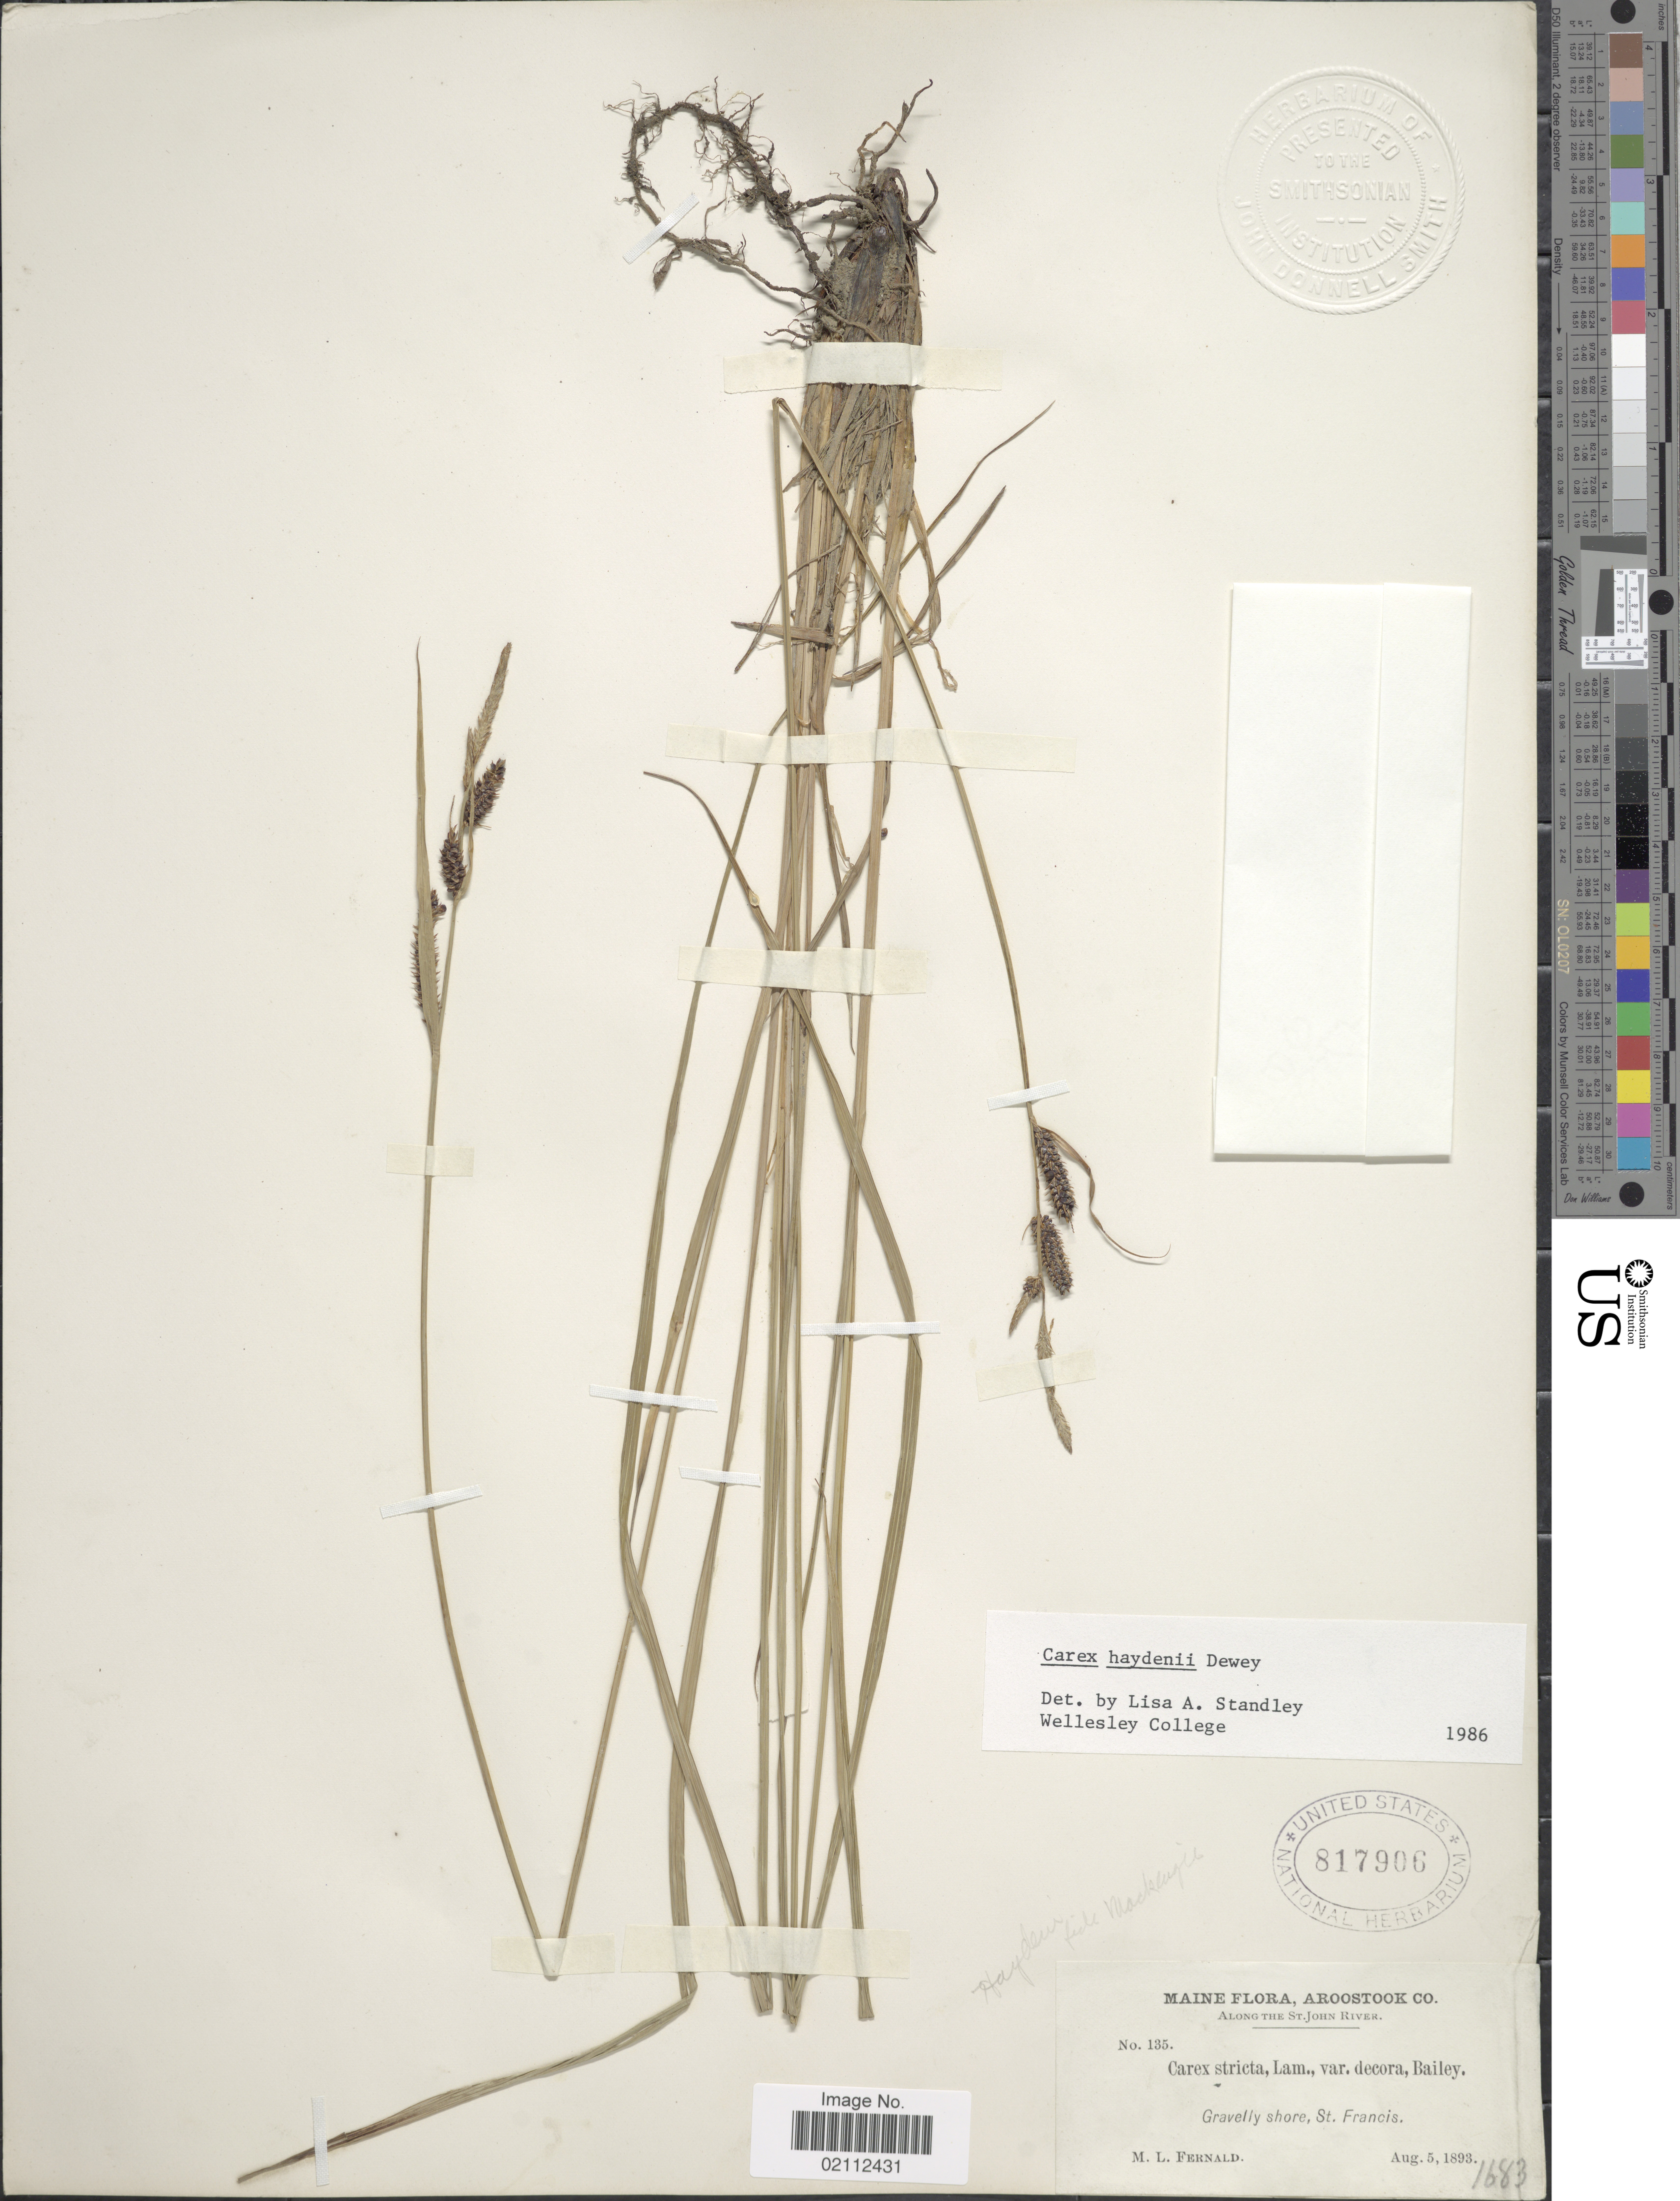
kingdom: Plantae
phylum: Tracheophyta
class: Liliopsida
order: Poales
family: Cyperaceae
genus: Carex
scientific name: Carex haydenii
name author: Dewey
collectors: M. L. Fernald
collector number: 135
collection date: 1893-08-05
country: United States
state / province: Maine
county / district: Aroostook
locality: St. Francis. Along the St. John River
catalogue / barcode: US 817906